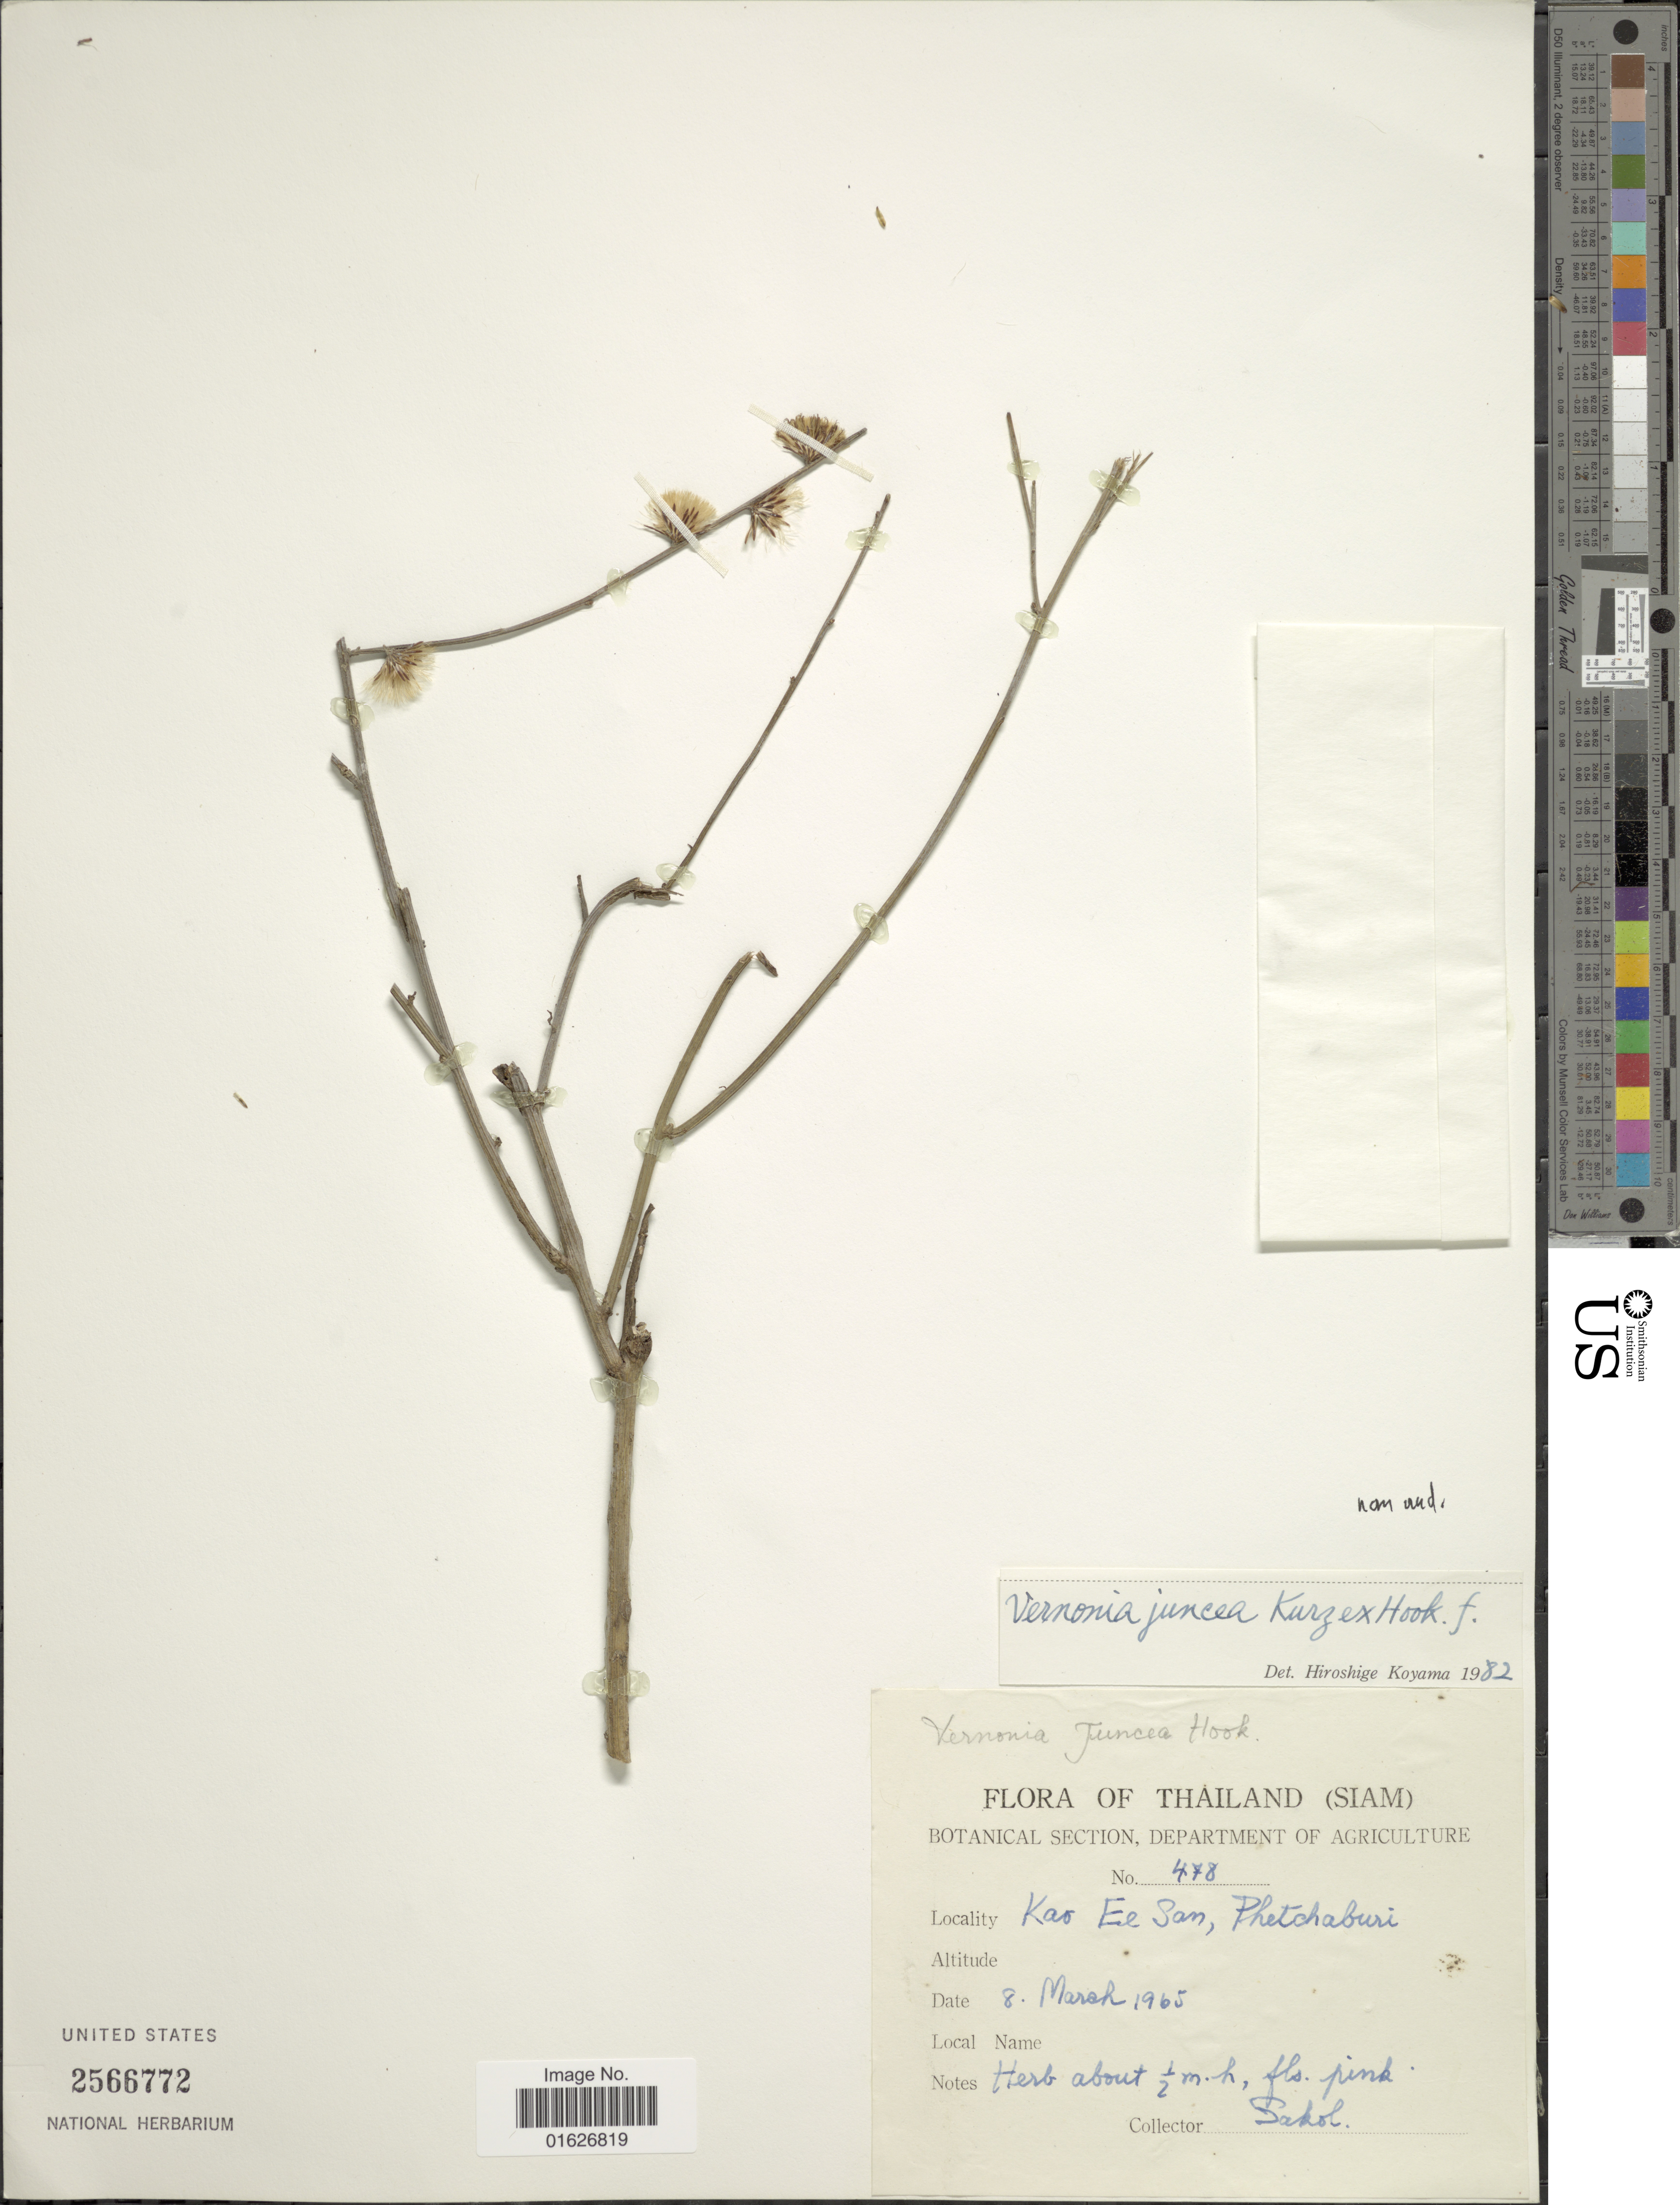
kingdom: Plantae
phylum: Tracheophyta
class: Magnoliopsida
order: Asterales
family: Asteraceae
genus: Kurziella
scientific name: Kurziella gymnoclada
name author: (Collett & Hemsl.) H. Rob. & Bunwong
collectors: Sakol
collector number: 478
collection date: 1965-03-08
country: Thailand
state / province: Phetchaburi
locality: Kao Ee San. Siam.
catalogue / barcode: US 2566772